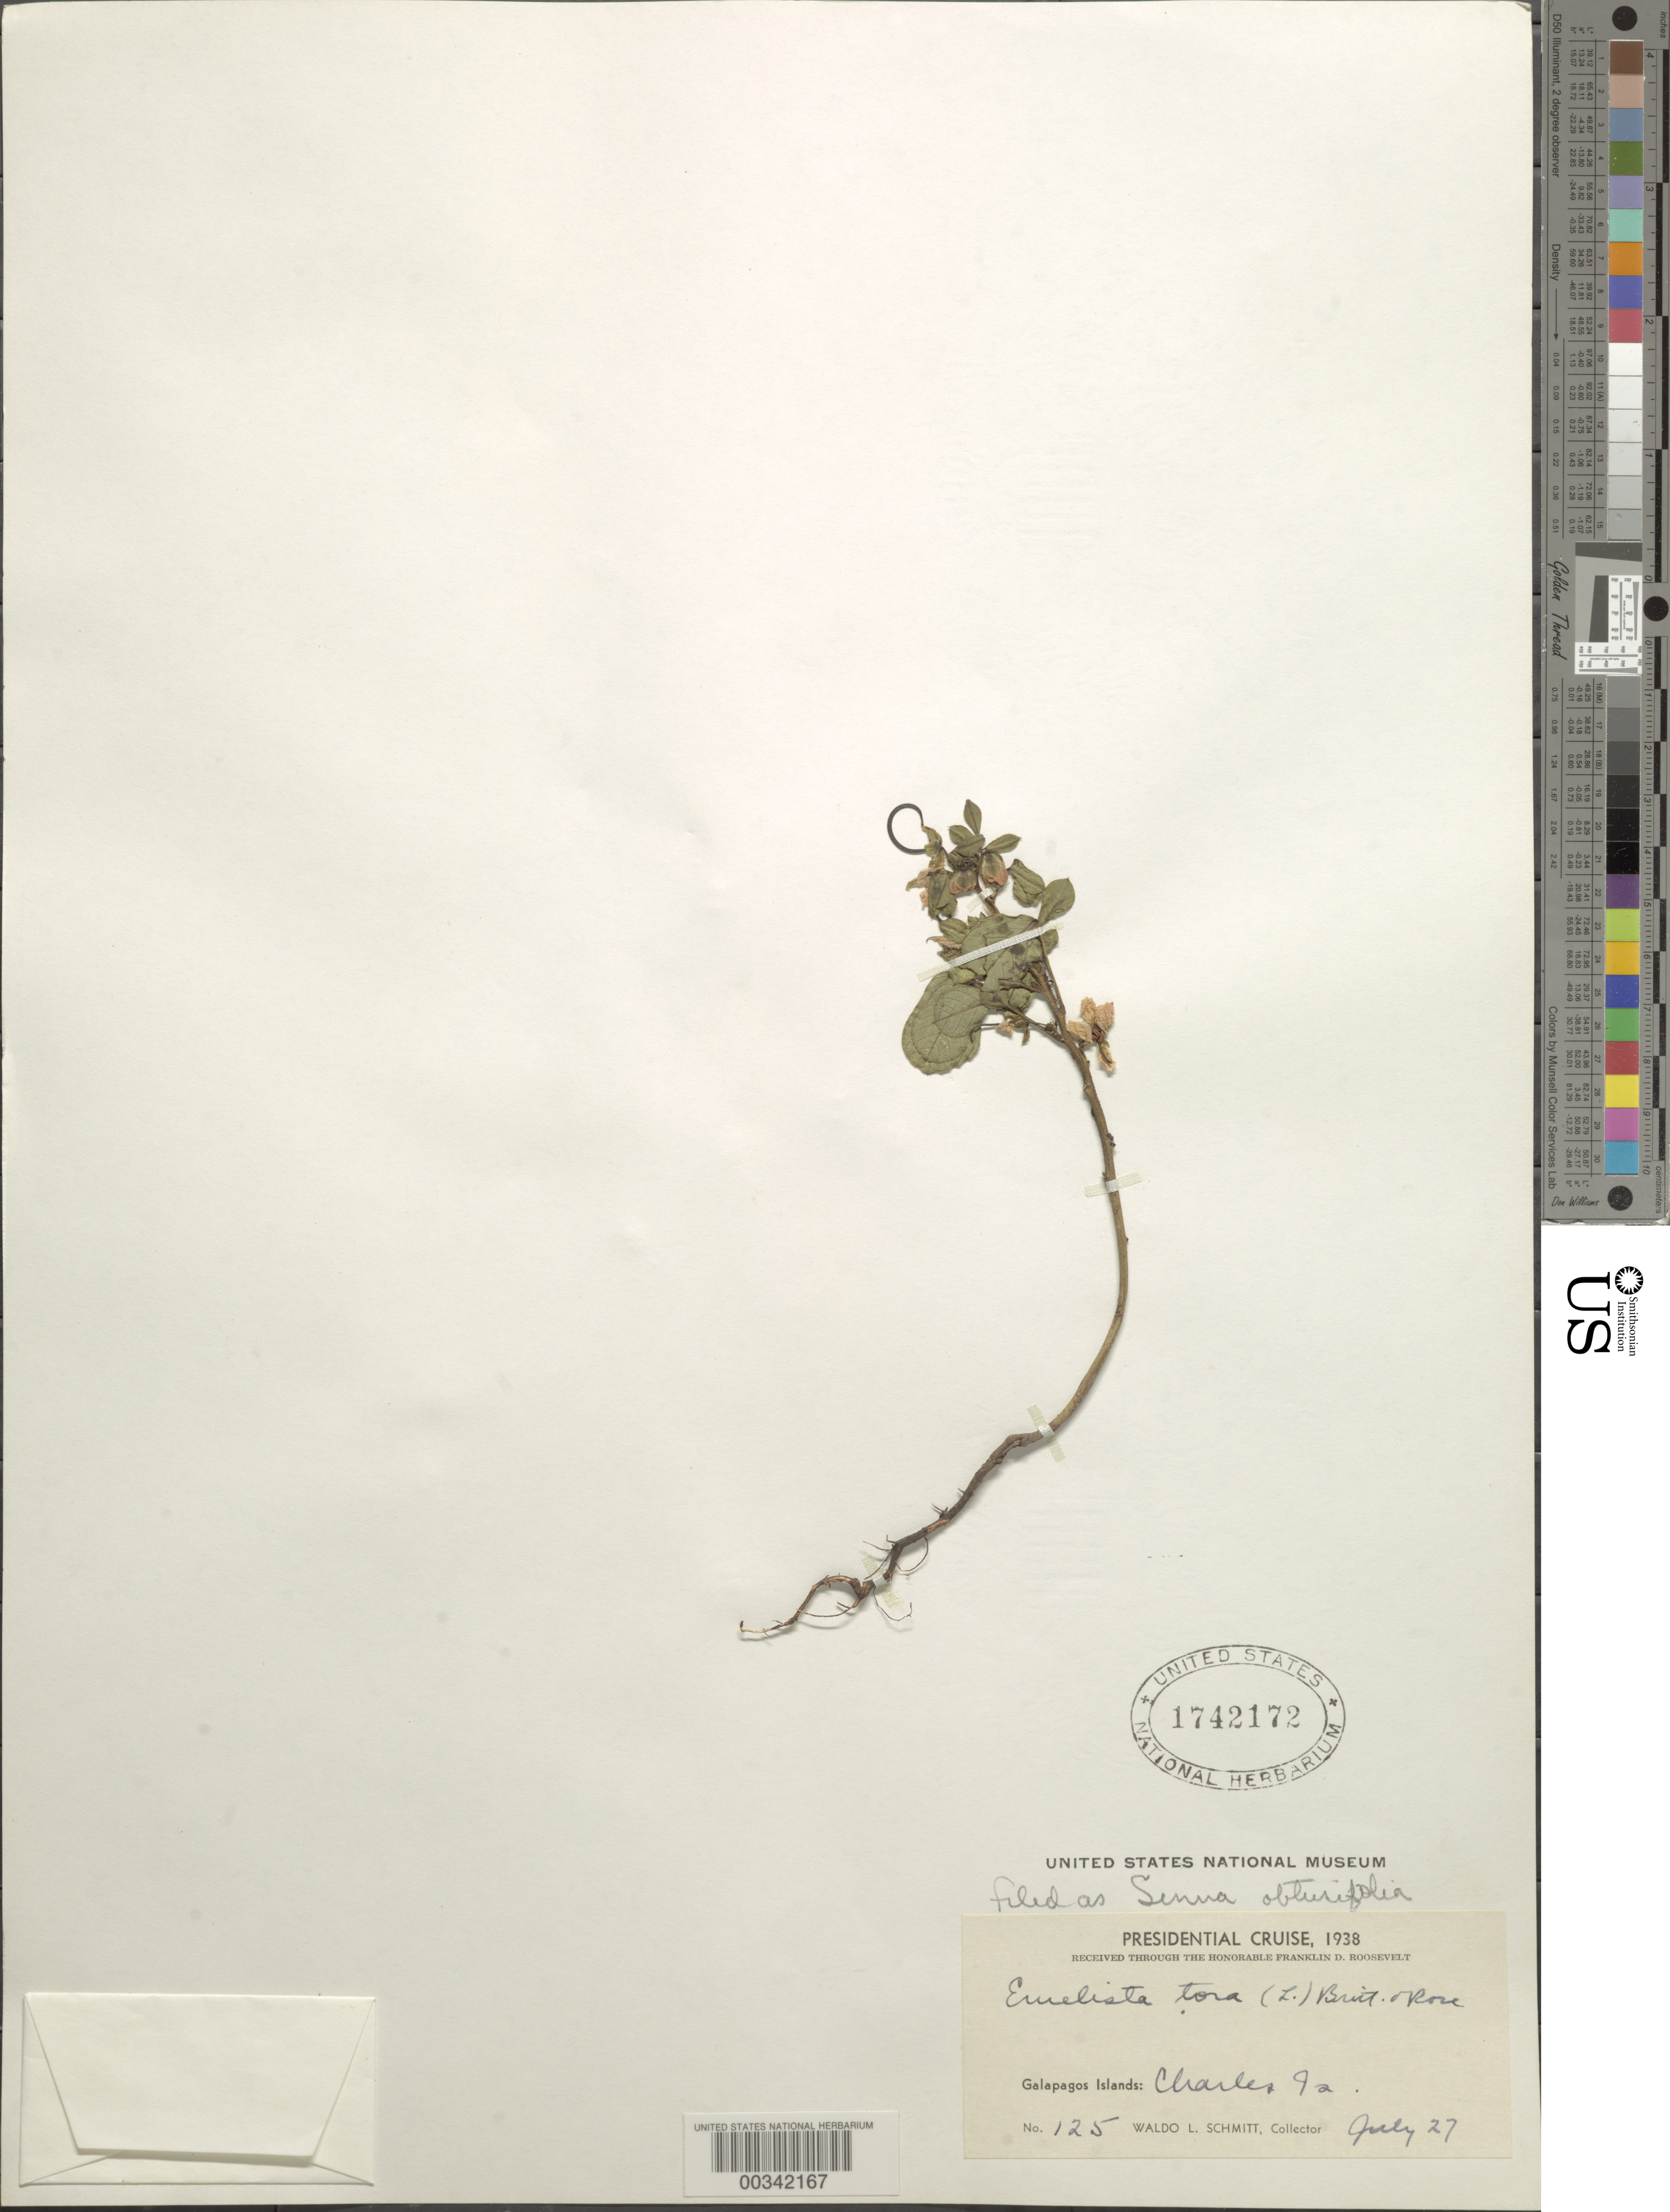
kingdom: Plantae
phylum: Tracheophyta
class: Magnoliopsida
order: Fabales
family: Fabaceae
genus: Senna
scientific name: Senna obtusifolia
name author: (L.) H.S. Irwin & Barneby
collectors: W. L. Schmitt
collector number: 125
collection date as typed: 27 Jul 1938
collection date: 1938-07-27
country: Ecuador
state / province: Colón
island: Floreana [Charles, Santa Maria]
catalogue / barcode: US 1742172